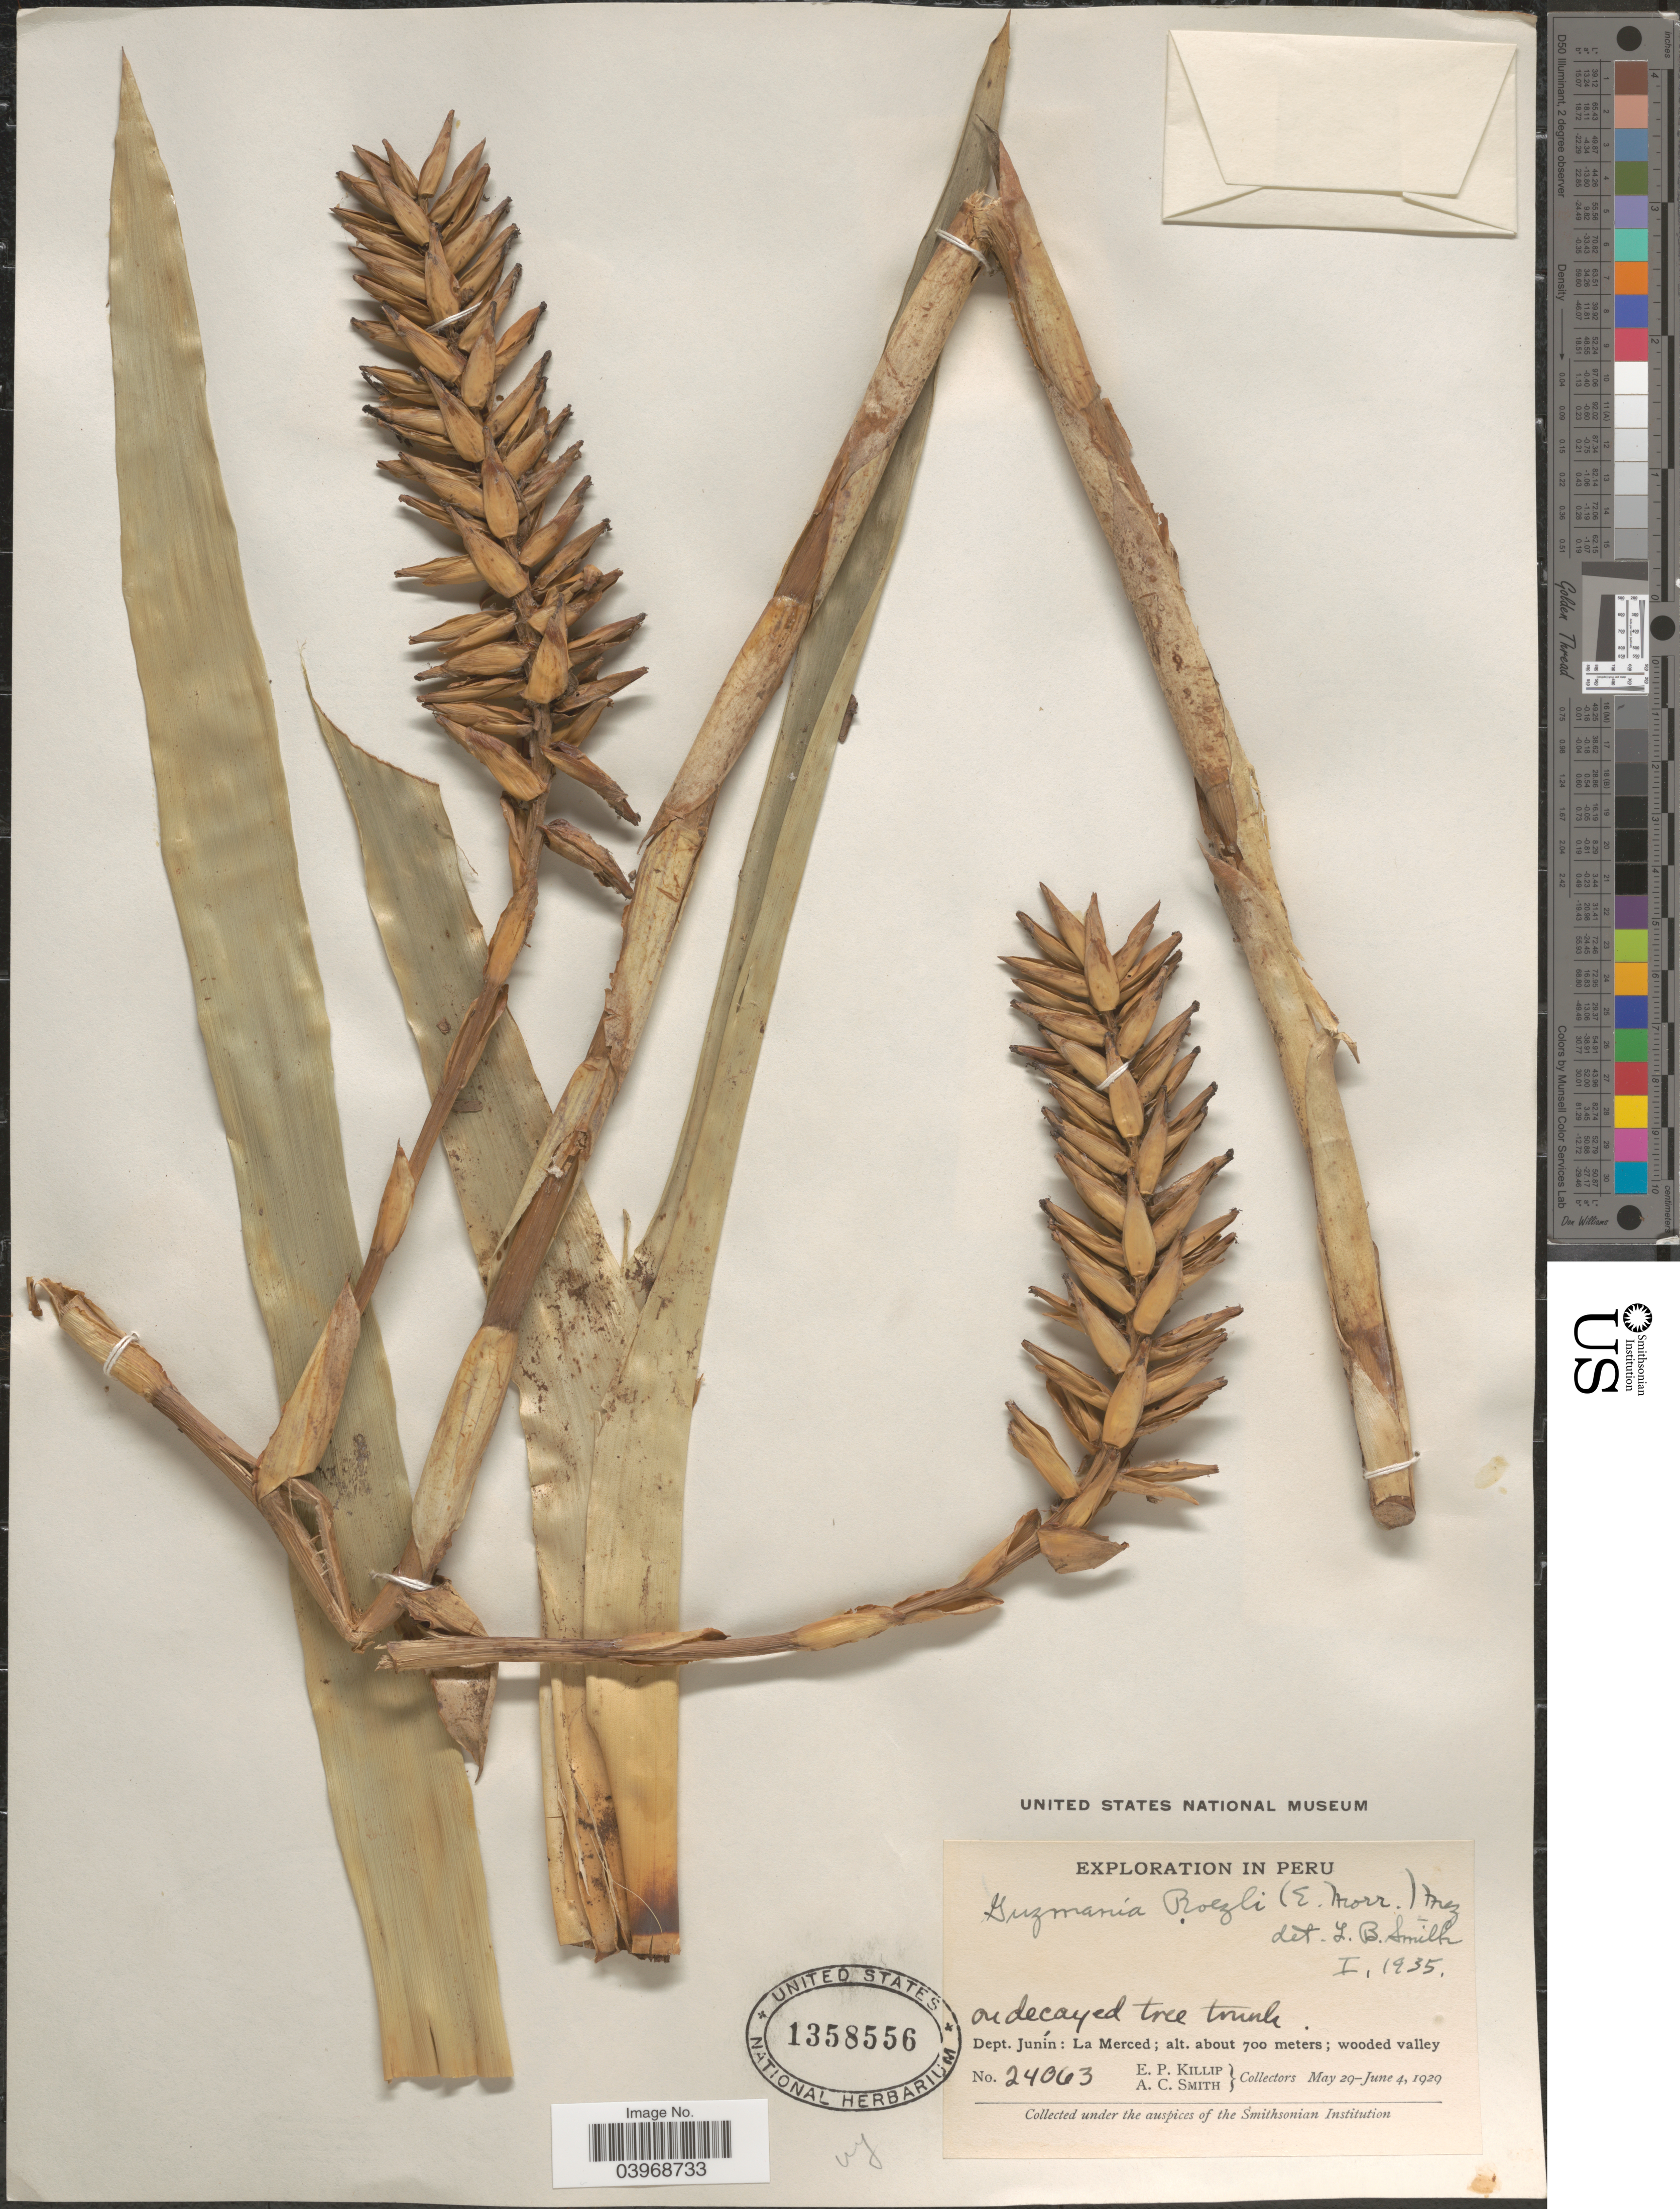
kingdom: Plantae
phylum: Tracheophyta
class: Liliopsida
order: Poales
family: Bromeliaceae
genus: Guzmania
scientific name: Guzmania roezlii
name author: (É. Morren) Mez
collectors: E. P. Killip & A. C. Smith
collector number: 24063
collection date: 1929-05-29/1929-06-04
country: Peru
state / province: Junín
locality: Dept. Junín: La Merced.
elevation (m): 700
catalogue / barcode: US 1358556